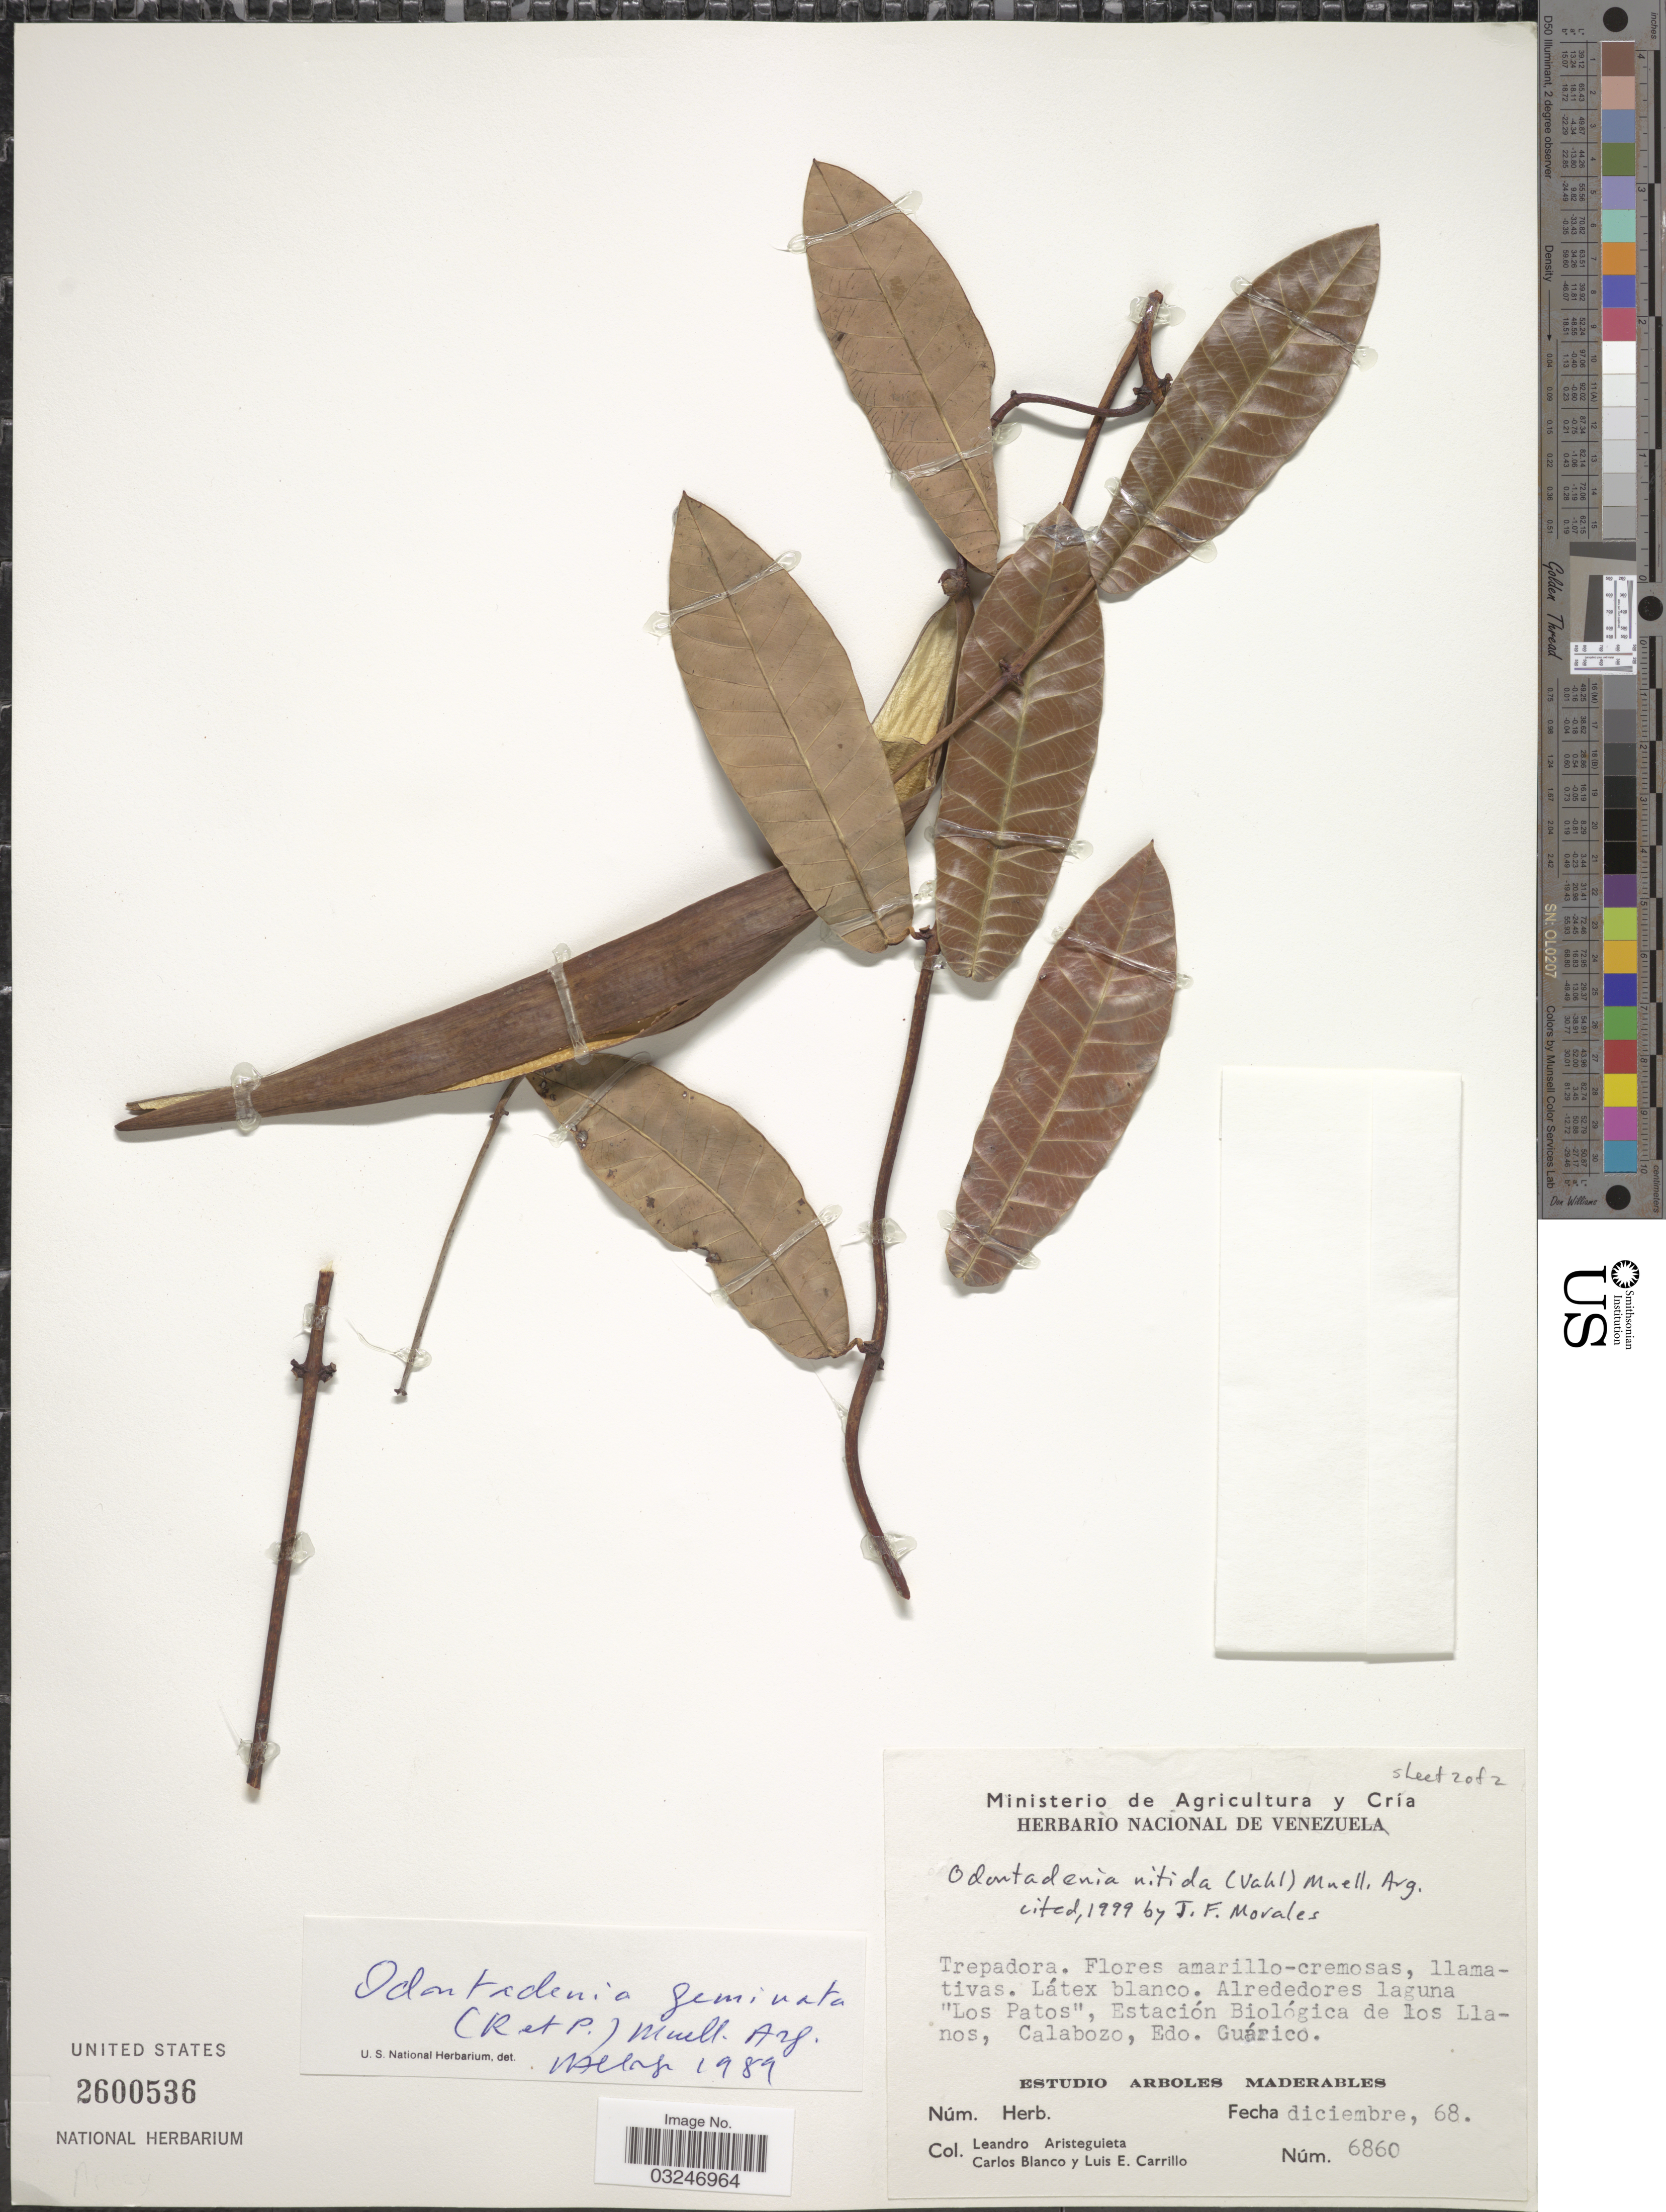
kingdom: Plantae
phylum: Tracheophyta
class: Magnoliopsida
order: Gentianales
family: Apocynaceae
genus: Odontadenia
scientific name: Odontadenia nitida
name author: (Vahl) Müll. Arg.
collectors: L. Aristeguieta, C. Blanco & L. Carrillo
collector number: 6860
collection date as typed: Transcribed d/m/y: /12/68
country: Venezuela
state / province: Guárico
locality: Alrededores laguna "Los Patos", Estación Biológica de los Llanos, Calabozo.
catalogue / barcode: US 2600536